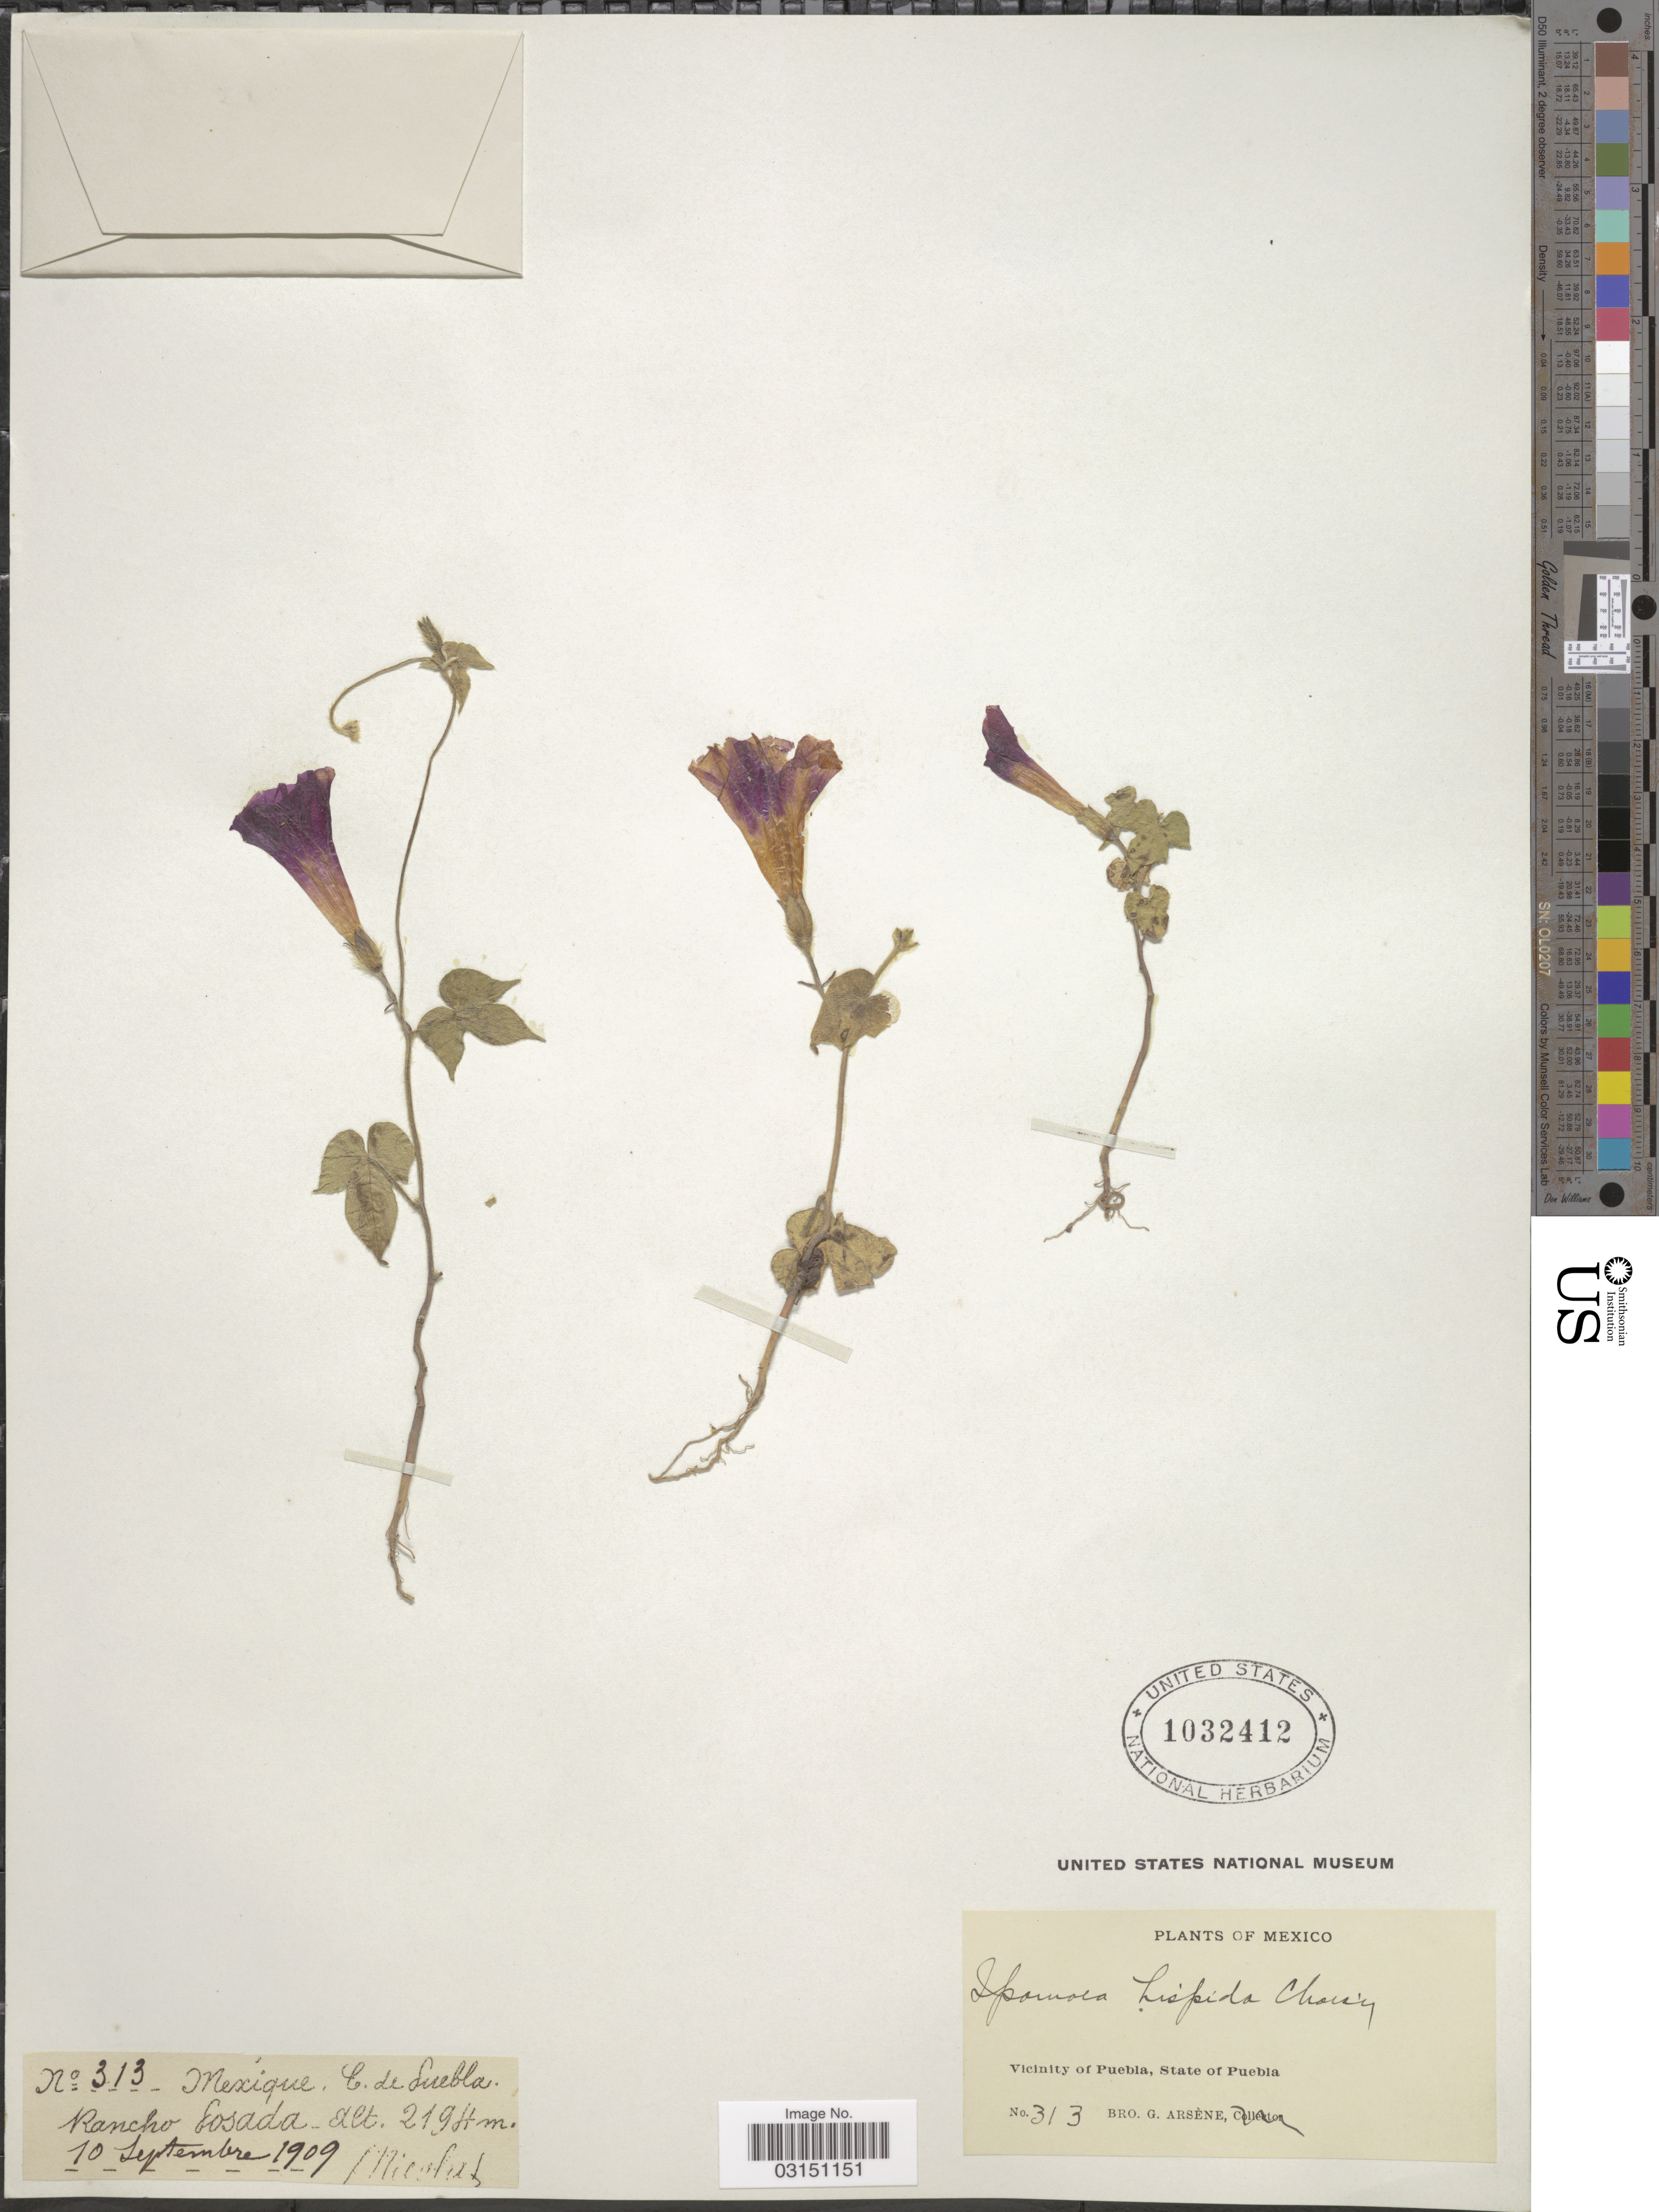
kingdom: Plantae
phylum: Tracheophyta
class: Magnoliopsida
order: Solanales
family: Convolvulaceae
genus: Ipomoea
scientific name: Ipomoea purpurea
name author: (L.) Roth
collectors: Bro. G. Arsène & F. Nicolas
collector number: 313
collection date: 1909-09-10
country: Mexico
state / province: Puebla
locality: Vicinity of Puebla, Rancho Posada.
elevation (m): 2194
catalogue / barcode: US 1032412